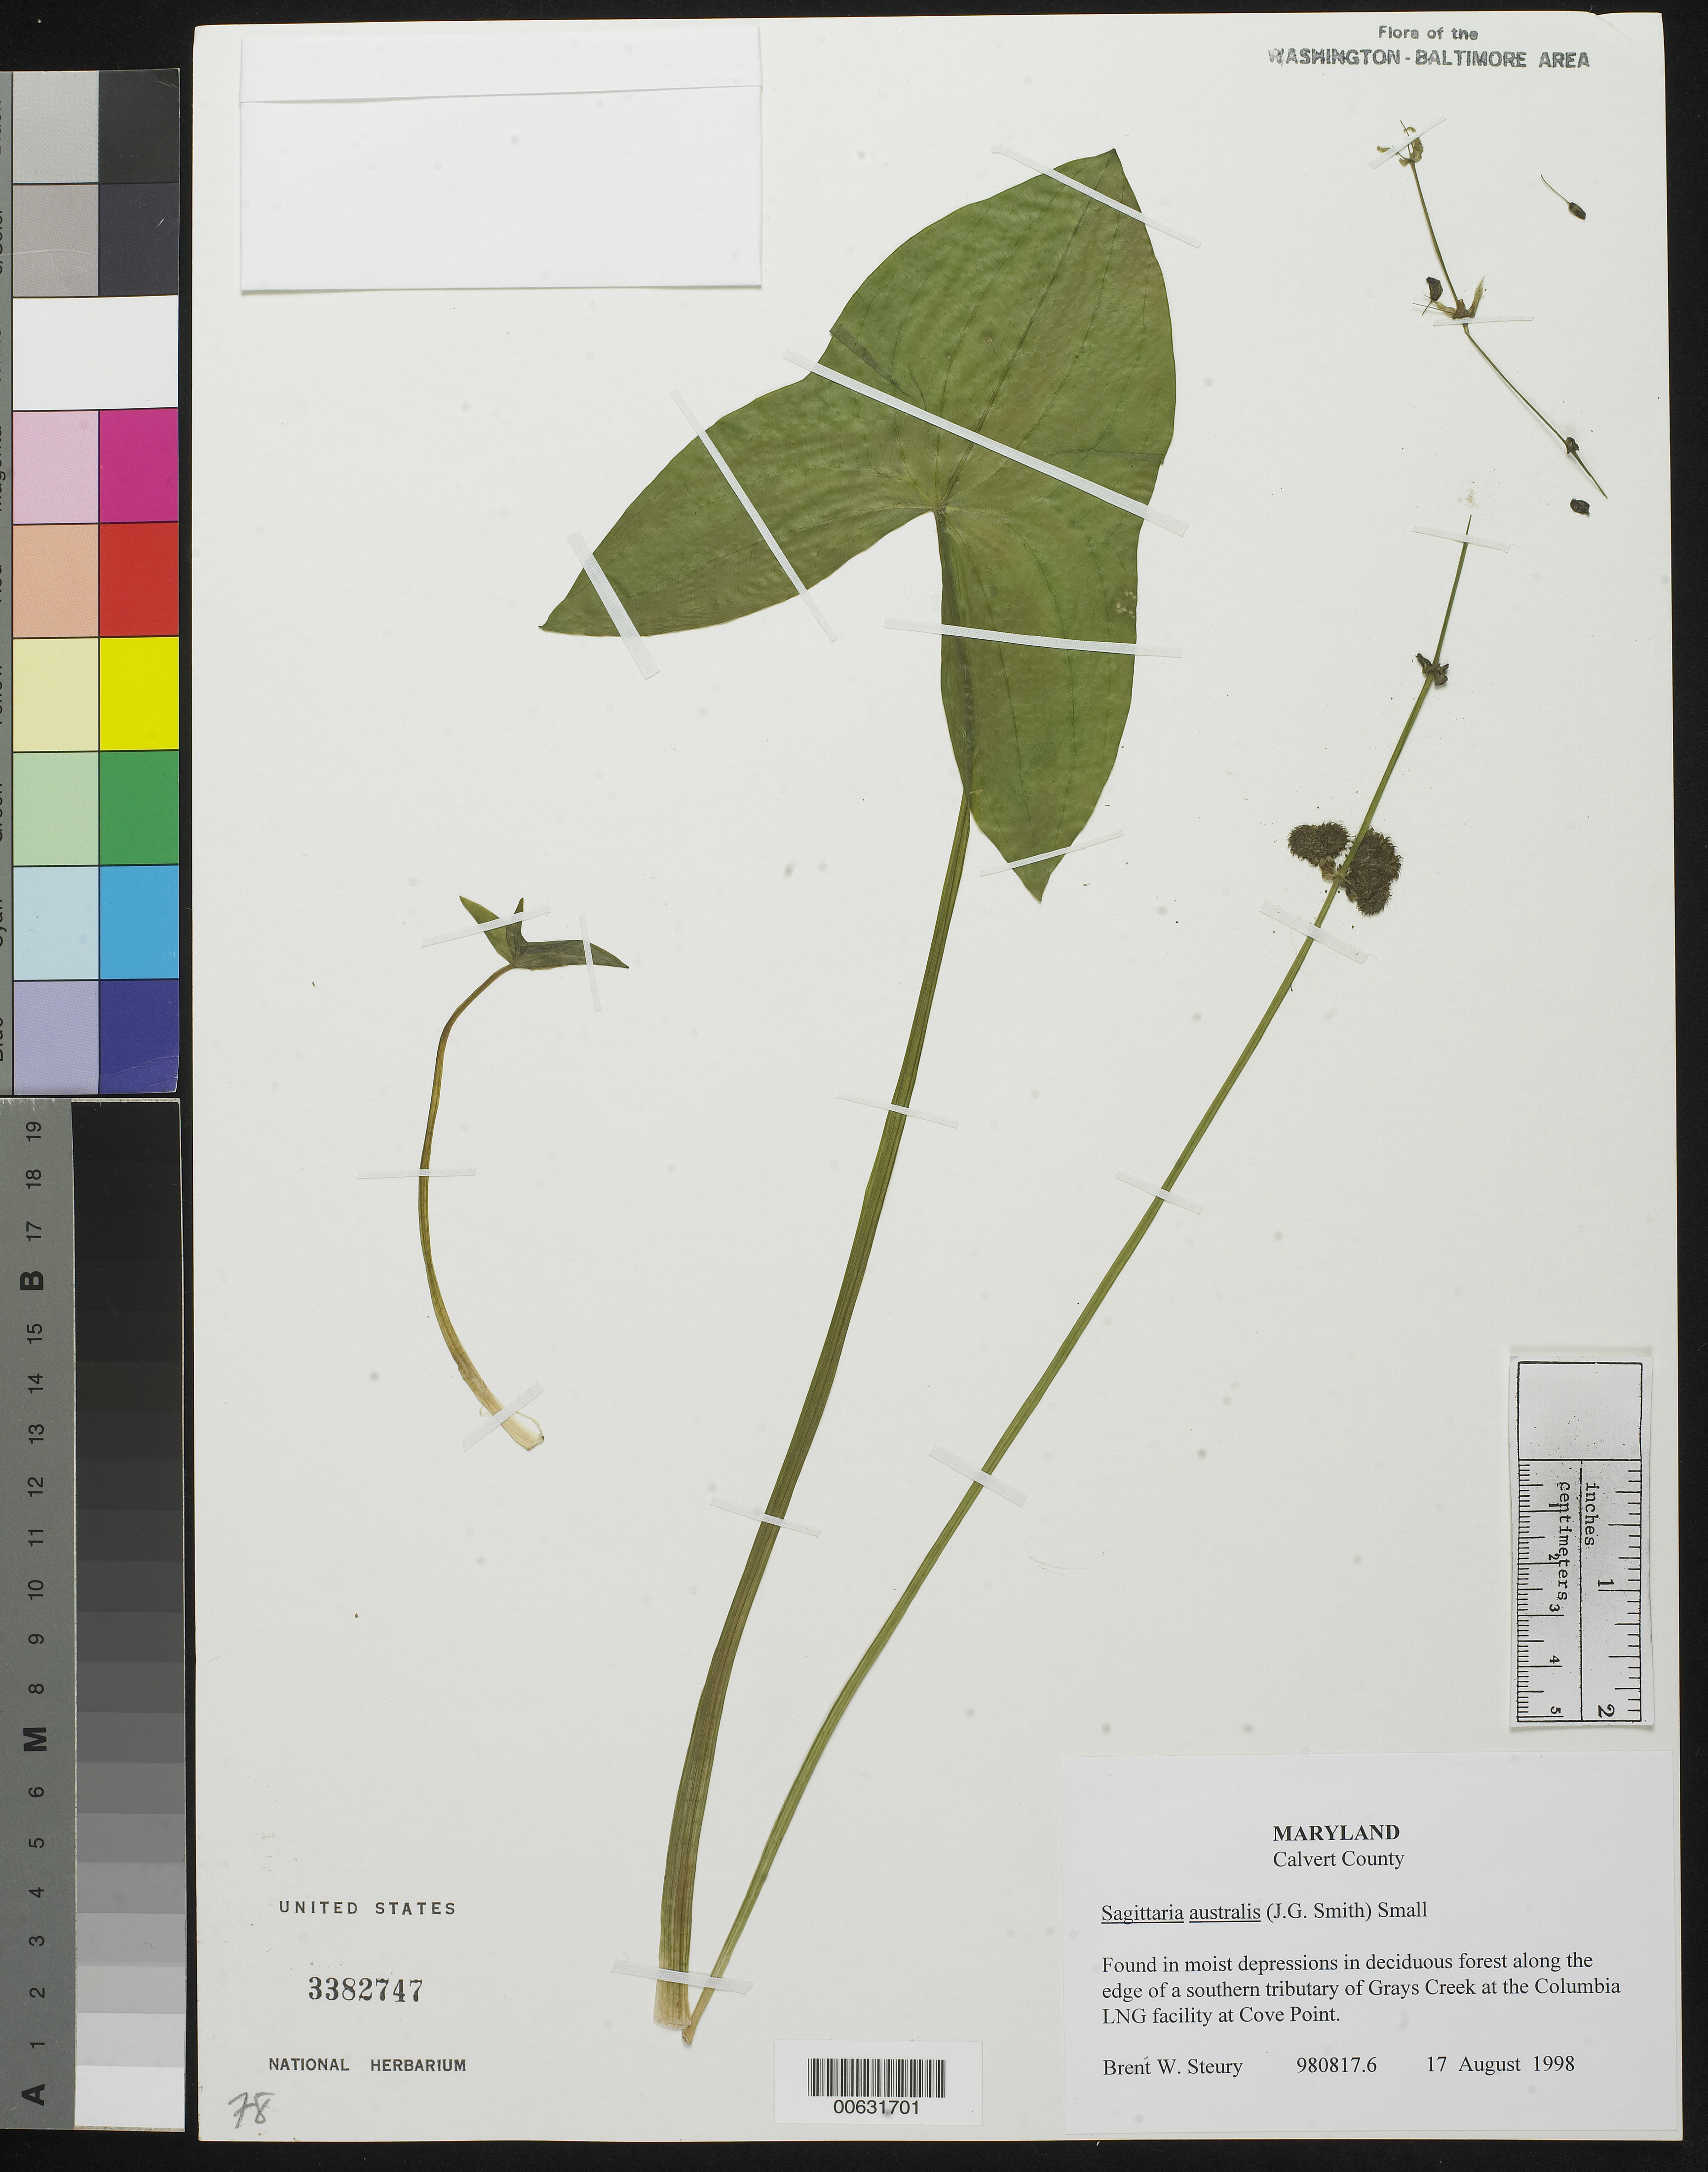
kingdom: Plantae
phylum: Tracheophyta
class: Liliopsida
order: Alismatales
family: Alismataceae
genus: Sagittaria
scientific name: Sagittaria australis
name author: (J.G. Sm. ex C. Mohr) Small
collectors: B. Steury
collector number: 980817.6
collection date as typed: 17 Aug 1998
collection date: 1998-08-17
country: United States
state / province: Maryland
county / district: Calvert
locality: Southern tributary of Grays Creek at the Columbia LNG facility at Cove Point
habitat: In moist depressions in deciduous forest along the edge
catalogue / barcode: US 3382747